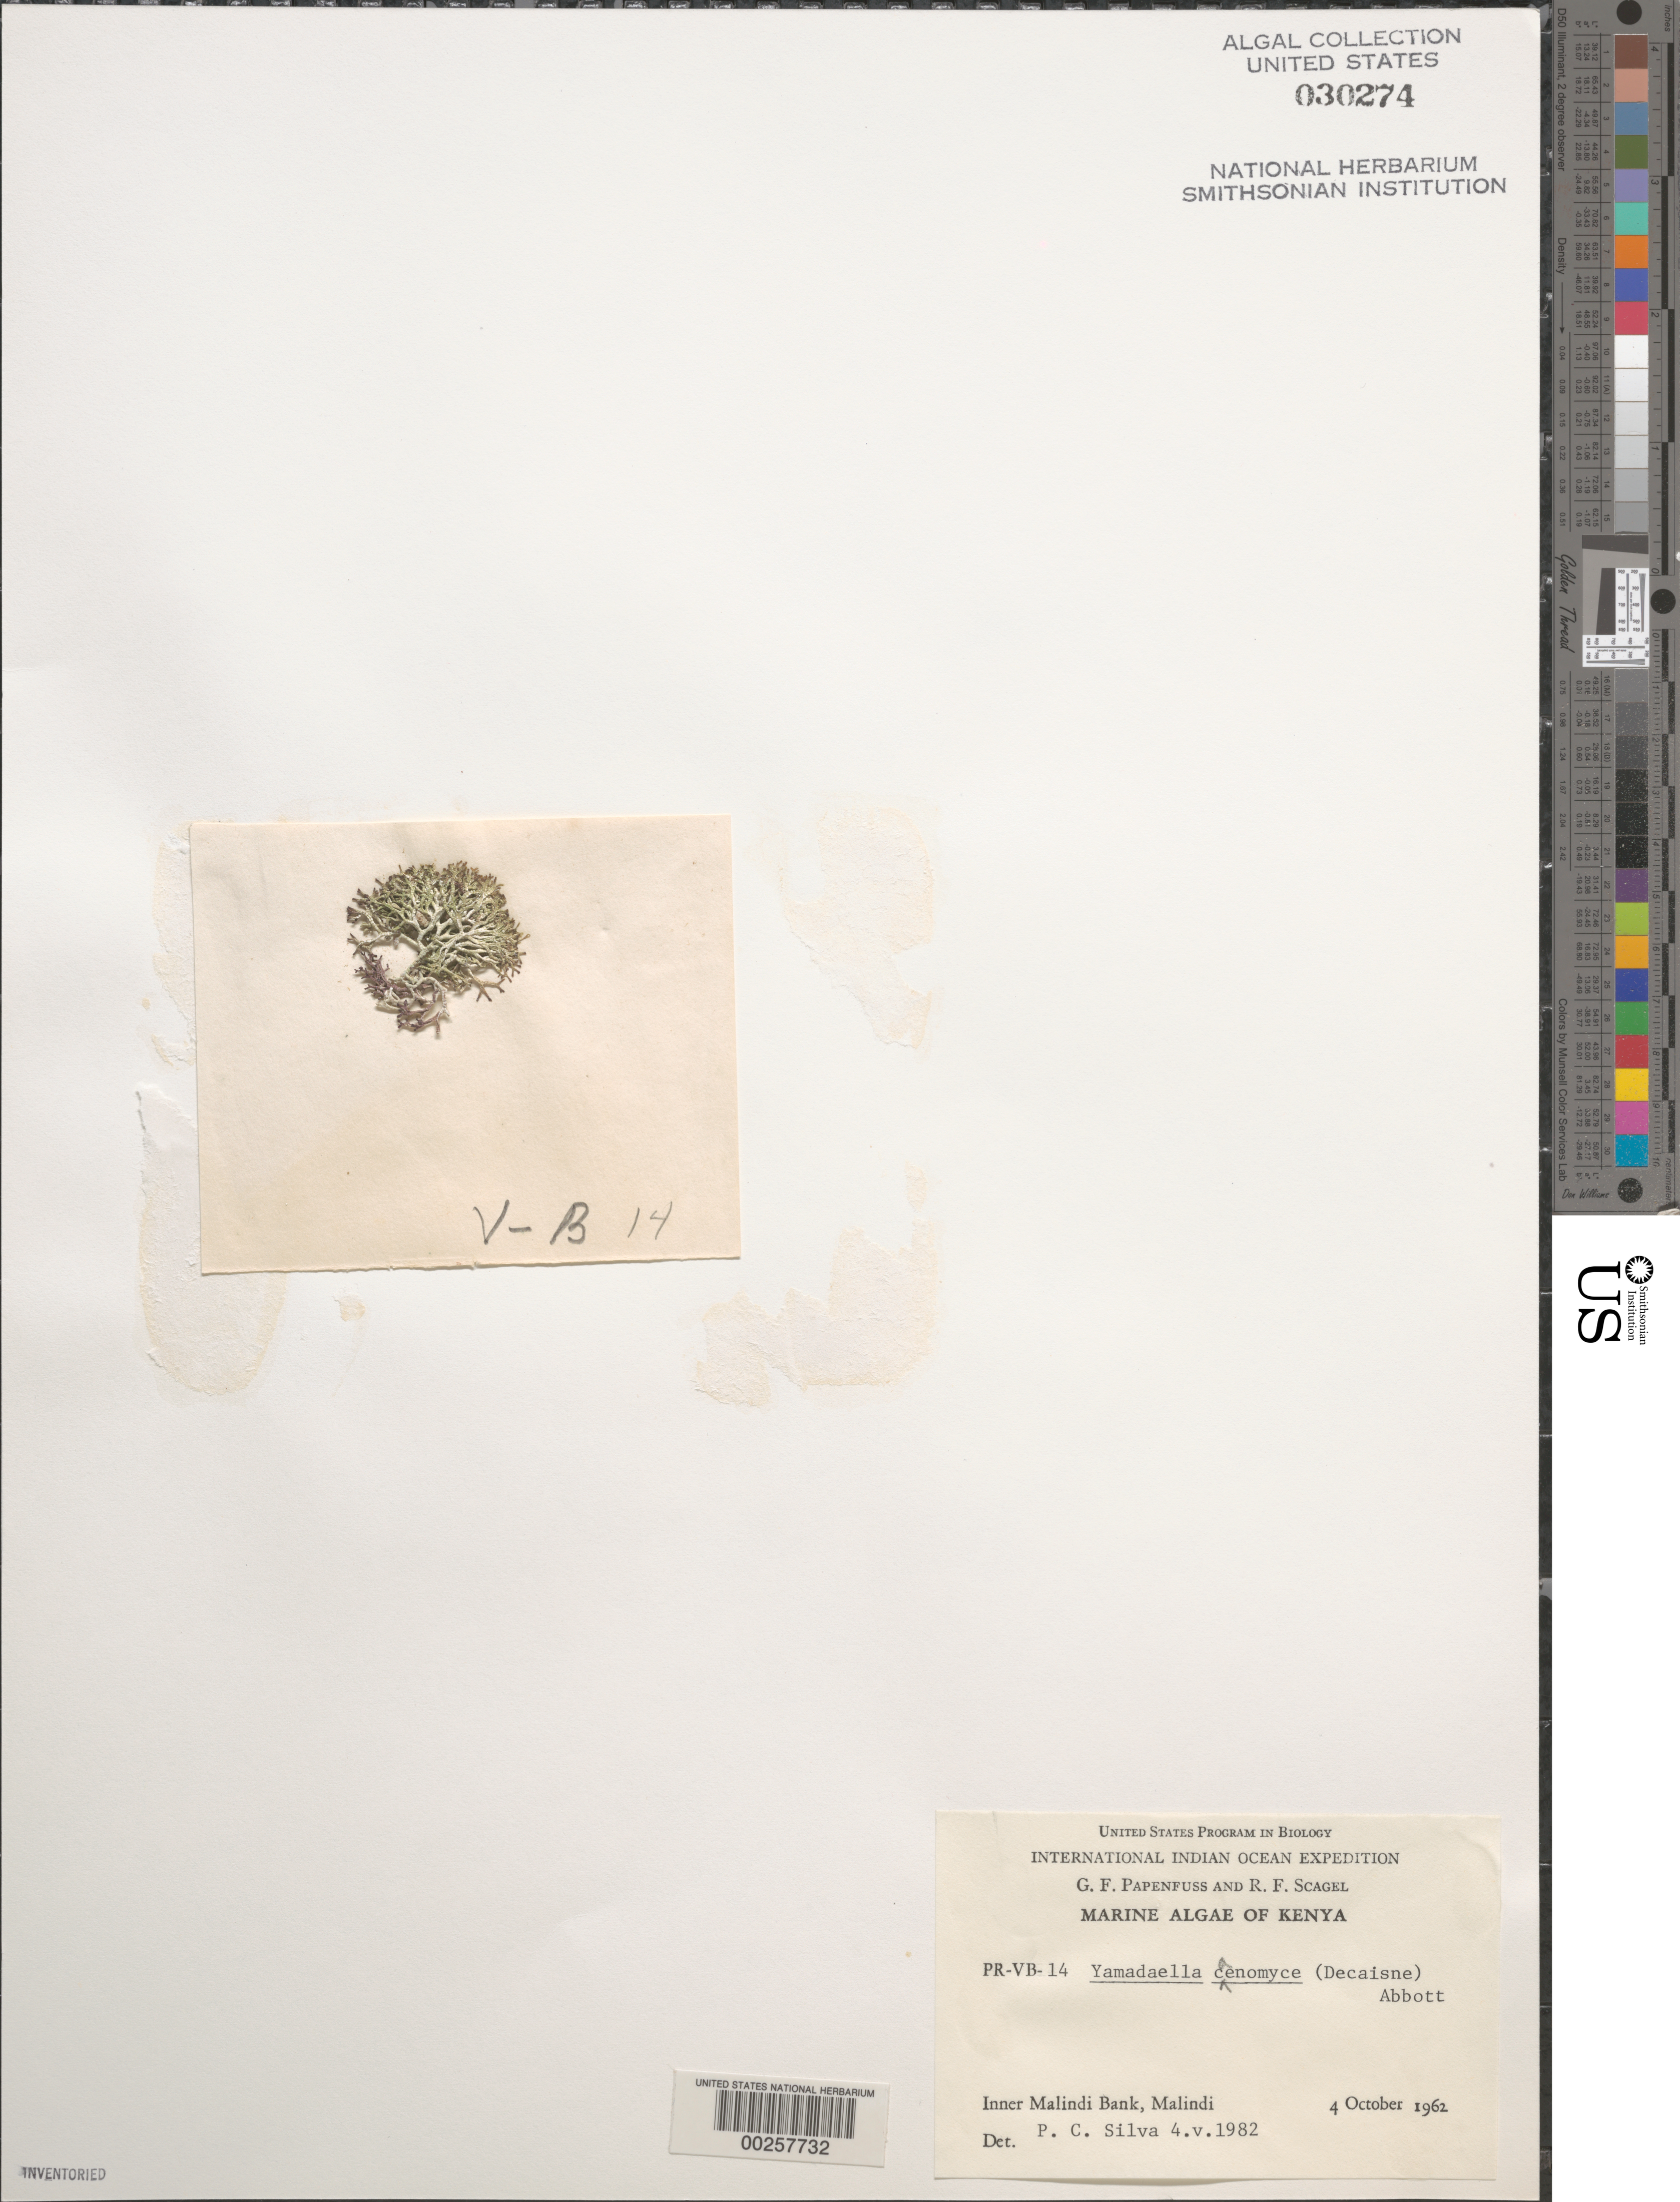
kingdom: Plantae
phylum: Rhodophyta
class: Florideophyceae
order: Nemaliales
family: Liagoraceae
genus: Yamadaella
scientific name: Yamadaella caenomyce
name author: (Decne.) I.A. Abbott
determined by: Silva, P. C.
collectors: G. Papenfuss & R. F. Scagel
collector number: PR-VB-14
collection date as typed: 04 Oct 1962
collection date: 1962-10-04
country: Kenya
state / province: Kilifi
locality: Inner Malindi Bank, Malindi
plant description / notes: International Indian Ocean Expedition, 1962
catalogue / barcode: US 30274